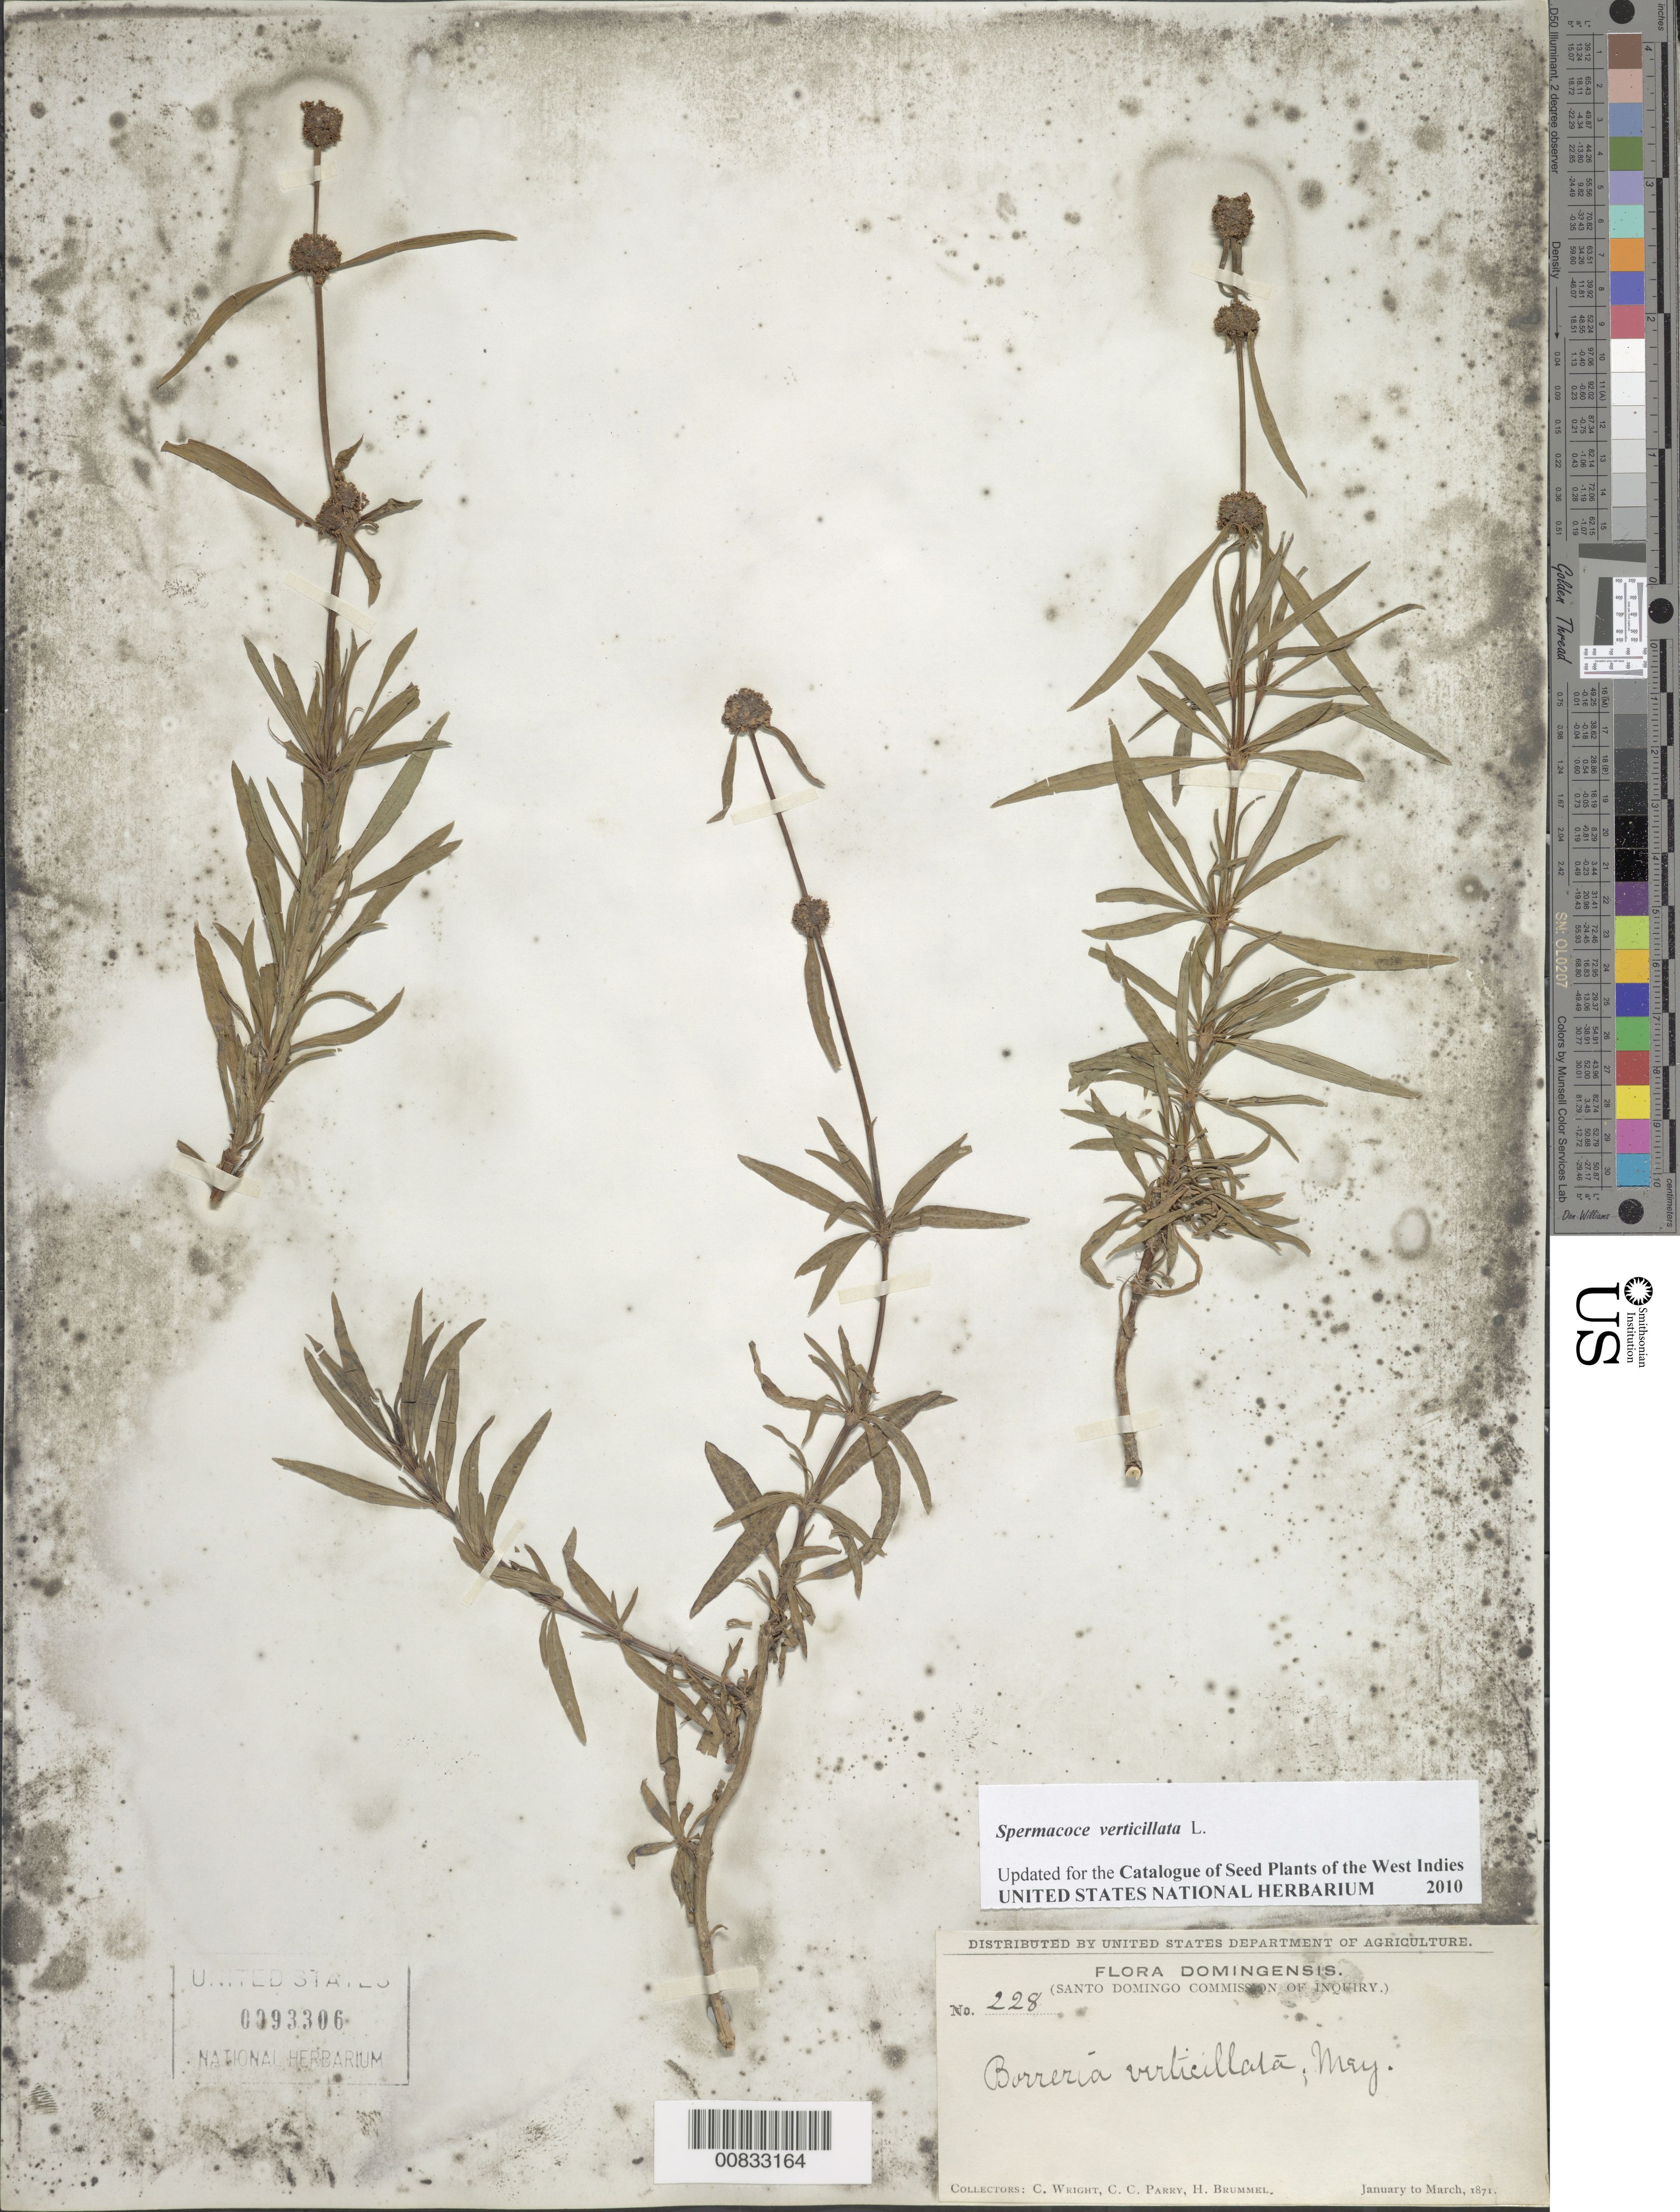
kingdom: Plantae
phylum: Tracheophyta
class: Magnoliopsida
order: Gentianales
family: Rubiaceae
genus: Spermacoce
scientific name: Spermacoce verticillata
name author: L.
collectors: C. Wright, C. C. Parry & H. Brummel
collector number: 228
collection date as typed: Jan 1871 to -- Mar 1871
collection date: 1871-01/1871-03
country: Dominican Republic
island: Hispaniola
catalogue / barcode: US 93306